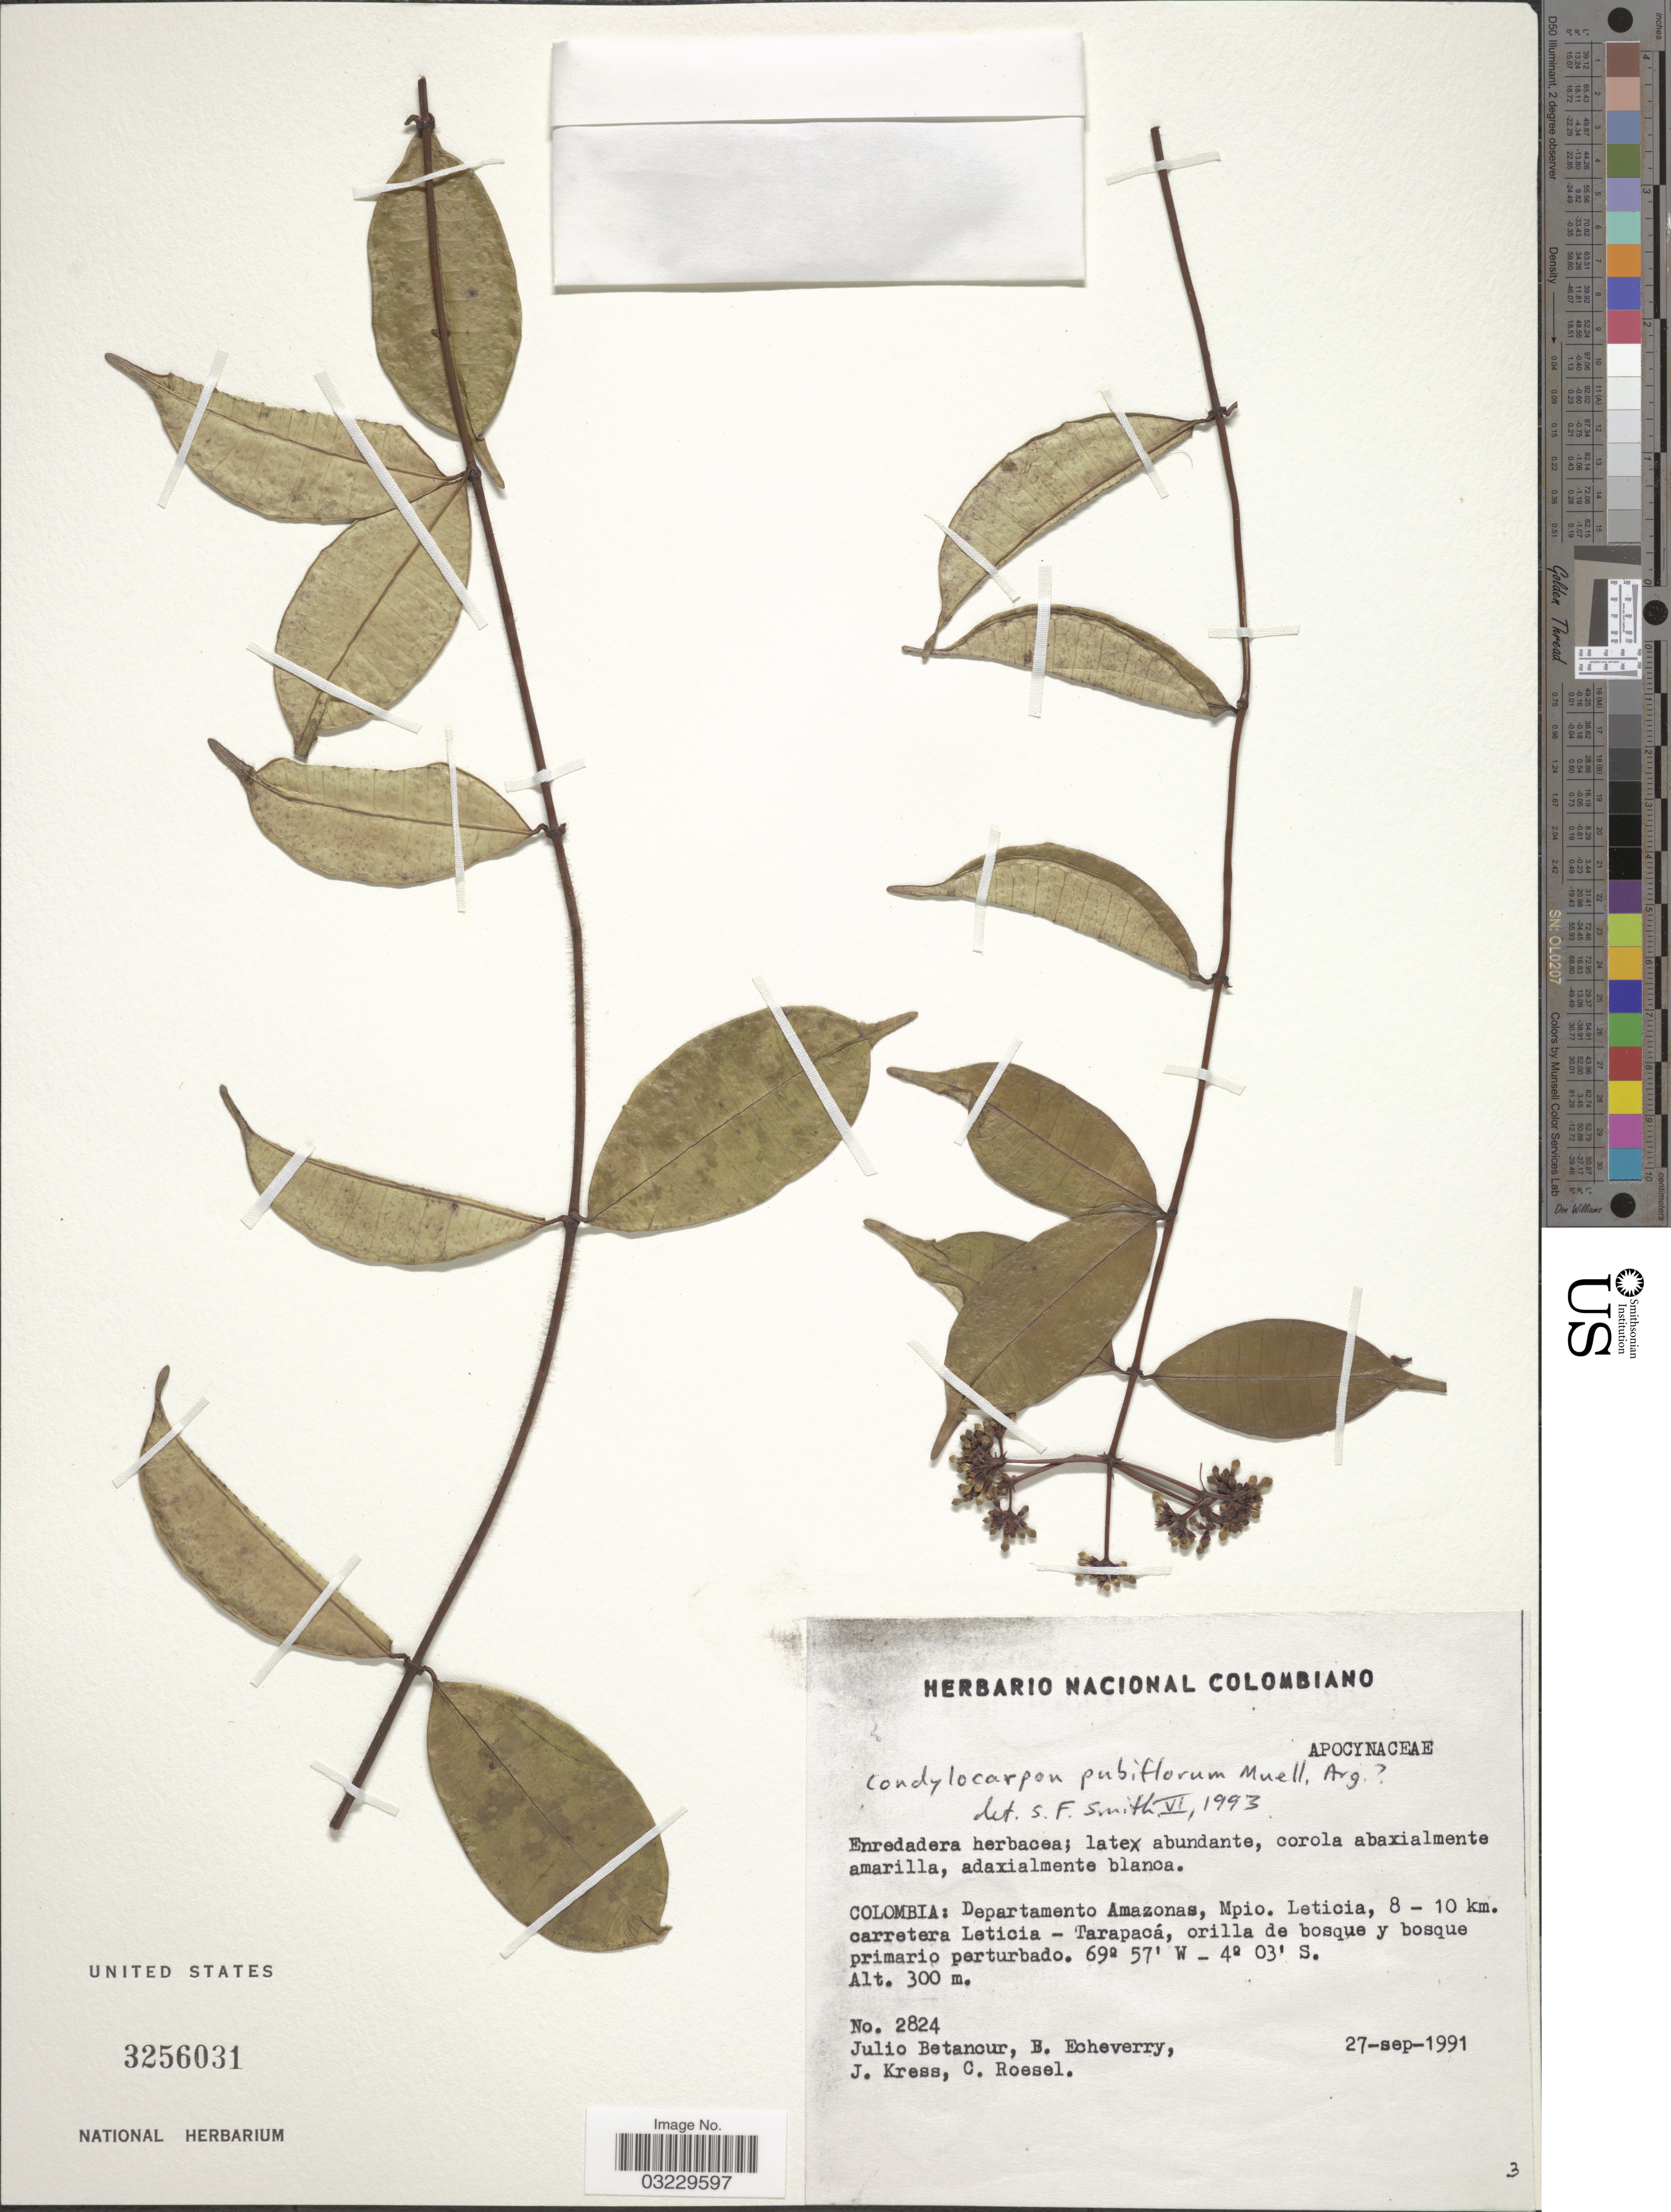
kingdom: Plantae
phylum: Tracheophyta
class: Magnoliopsida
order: Gentianales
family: Apocynaceae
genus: Condylocarpon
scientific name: Condylocarpon pubiflorum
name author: Müll. Arg.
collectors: J. Betancur, E. Echeverry, J. Kress & C. S. Roesel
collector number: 2824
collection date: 1991-09-27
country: Colombia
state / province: Amazônas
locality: Departamento Amazonas, Mpio. Leticia, 8-10 km. carretera Leticia-Tarapacá, orilla de bosque y bosque primario perturbado.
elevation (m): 300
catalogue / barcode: US 3256031